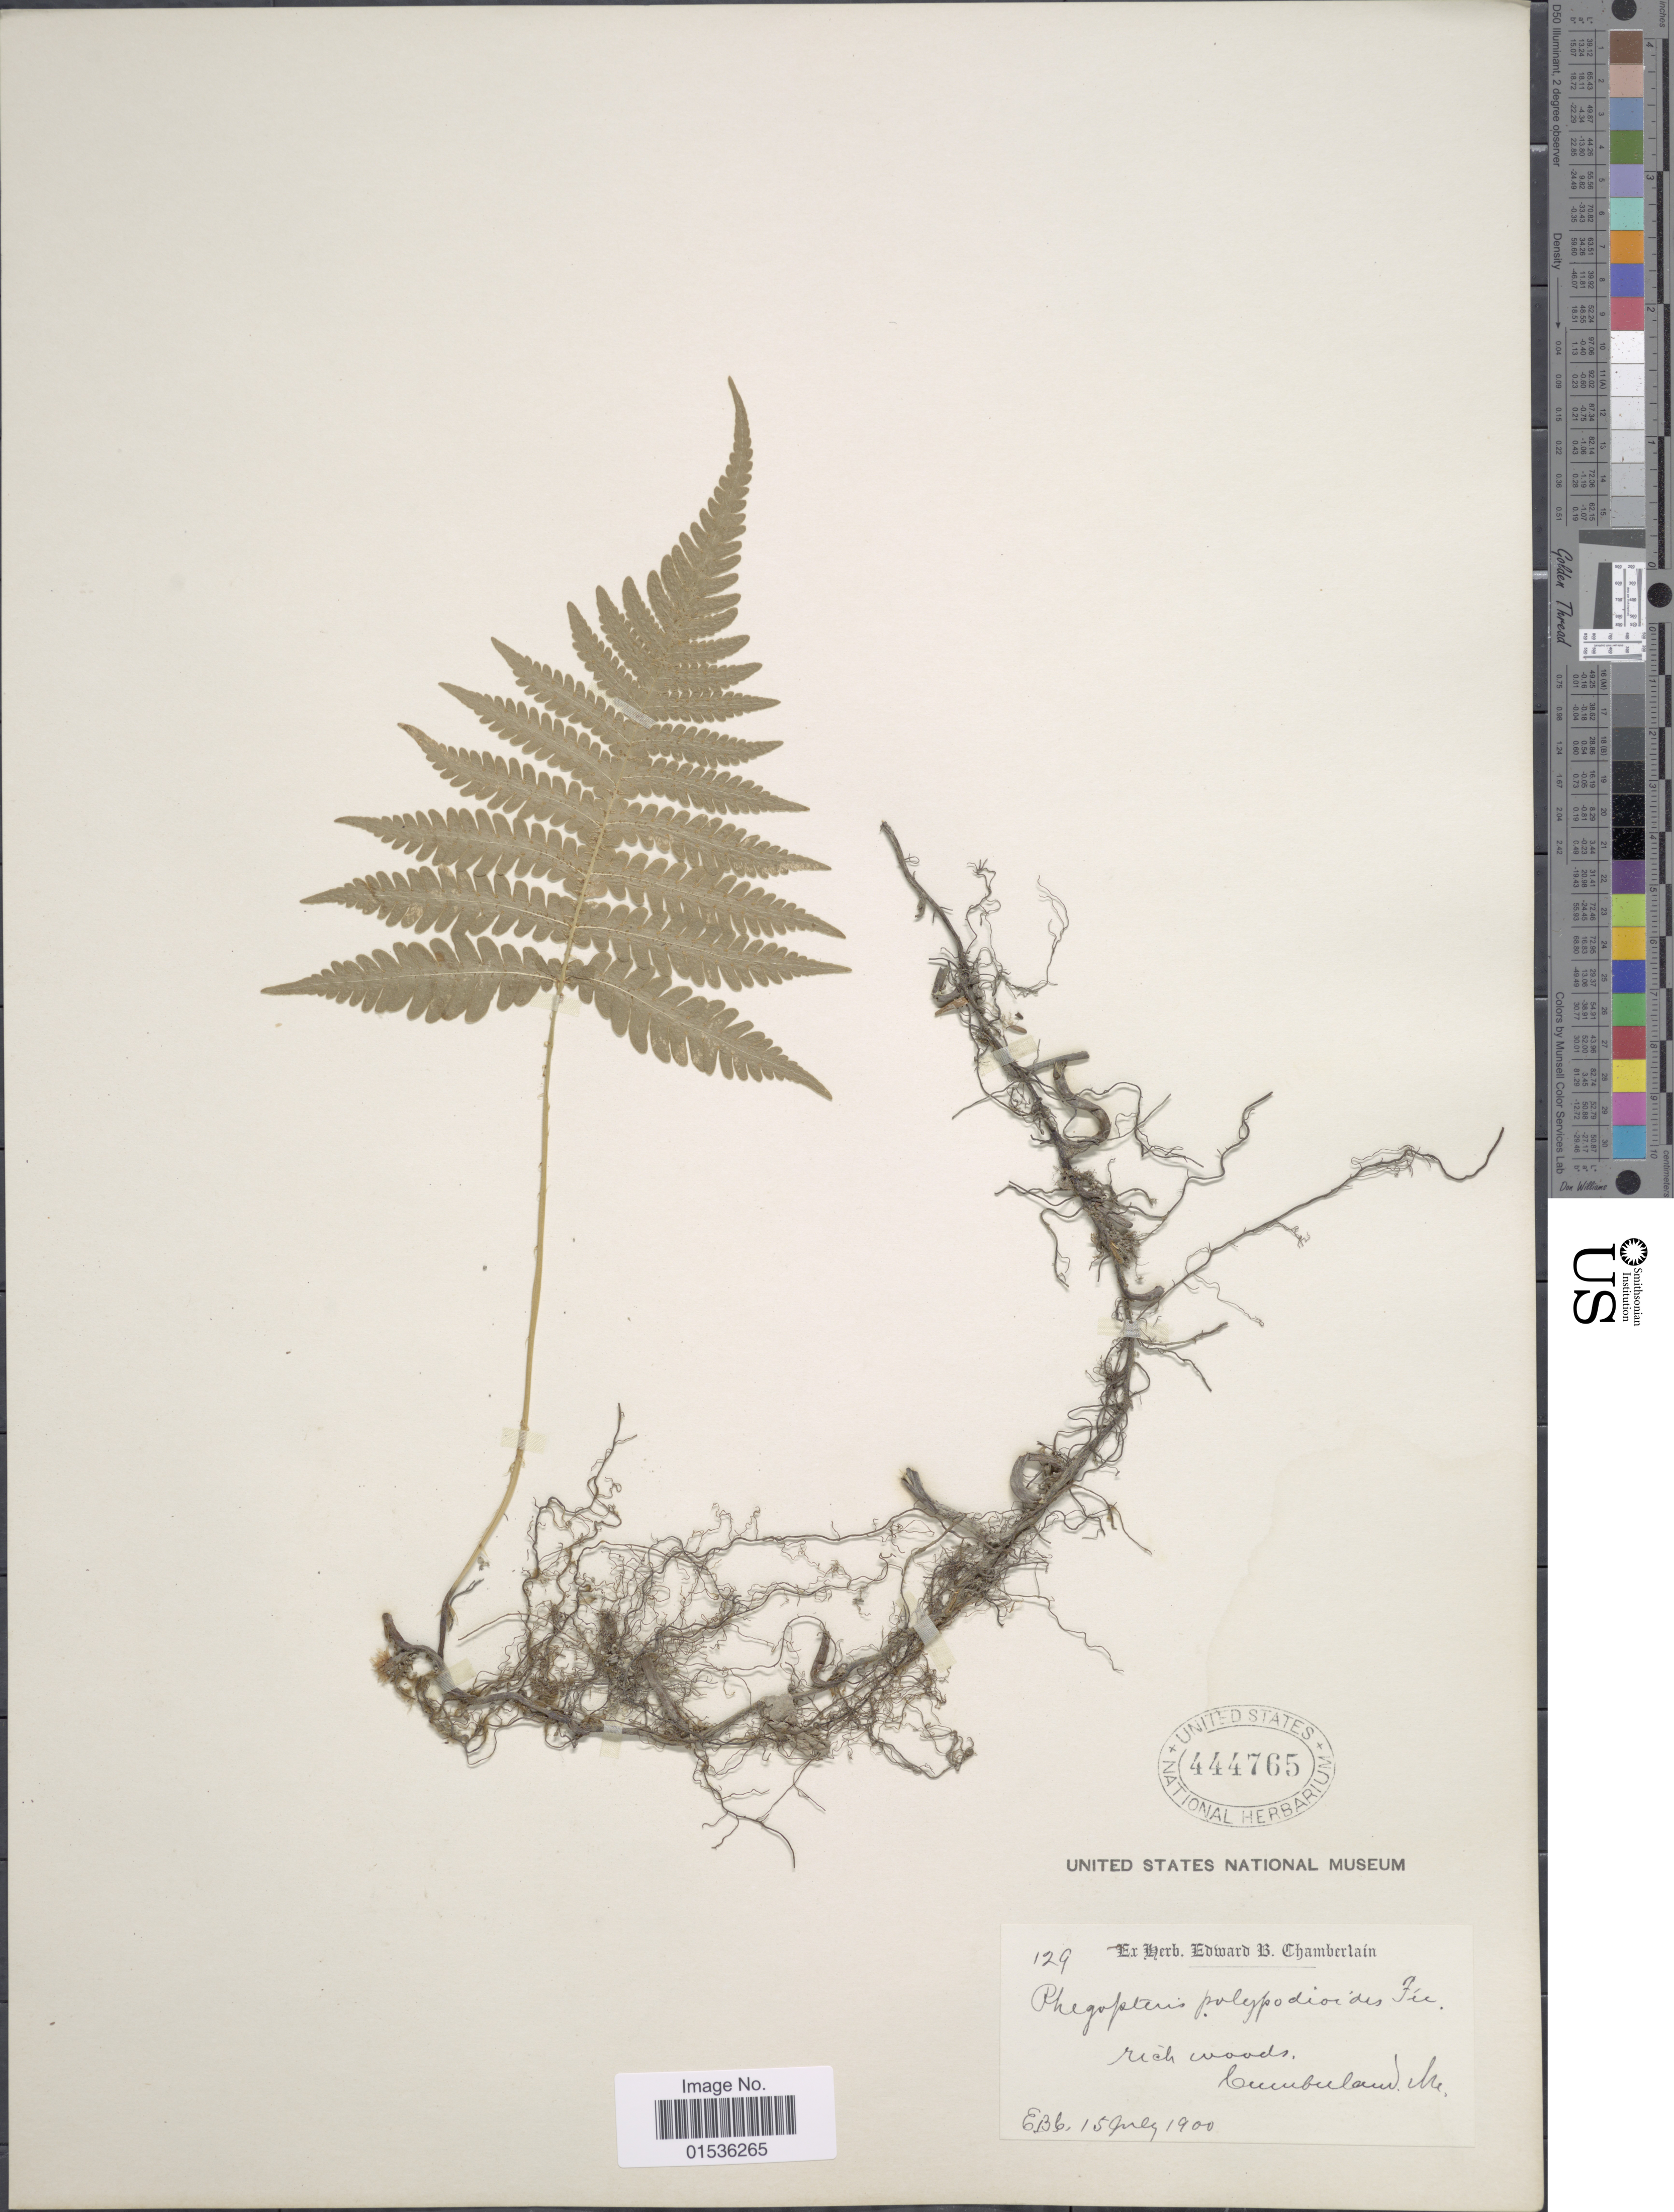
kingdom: Plantae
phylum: Tracheophyta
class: Polypodiopsida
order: Polypodiales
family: Thelypteridaceae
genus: Phegopteris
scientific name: Phegopteris connectilis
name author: (Michx.) Watt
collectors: E. Chamberlain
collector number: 129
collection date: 1900-07-15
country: United States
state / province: Maine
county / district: Cumberland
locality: Cumberland, Me.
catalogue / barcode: US 444765